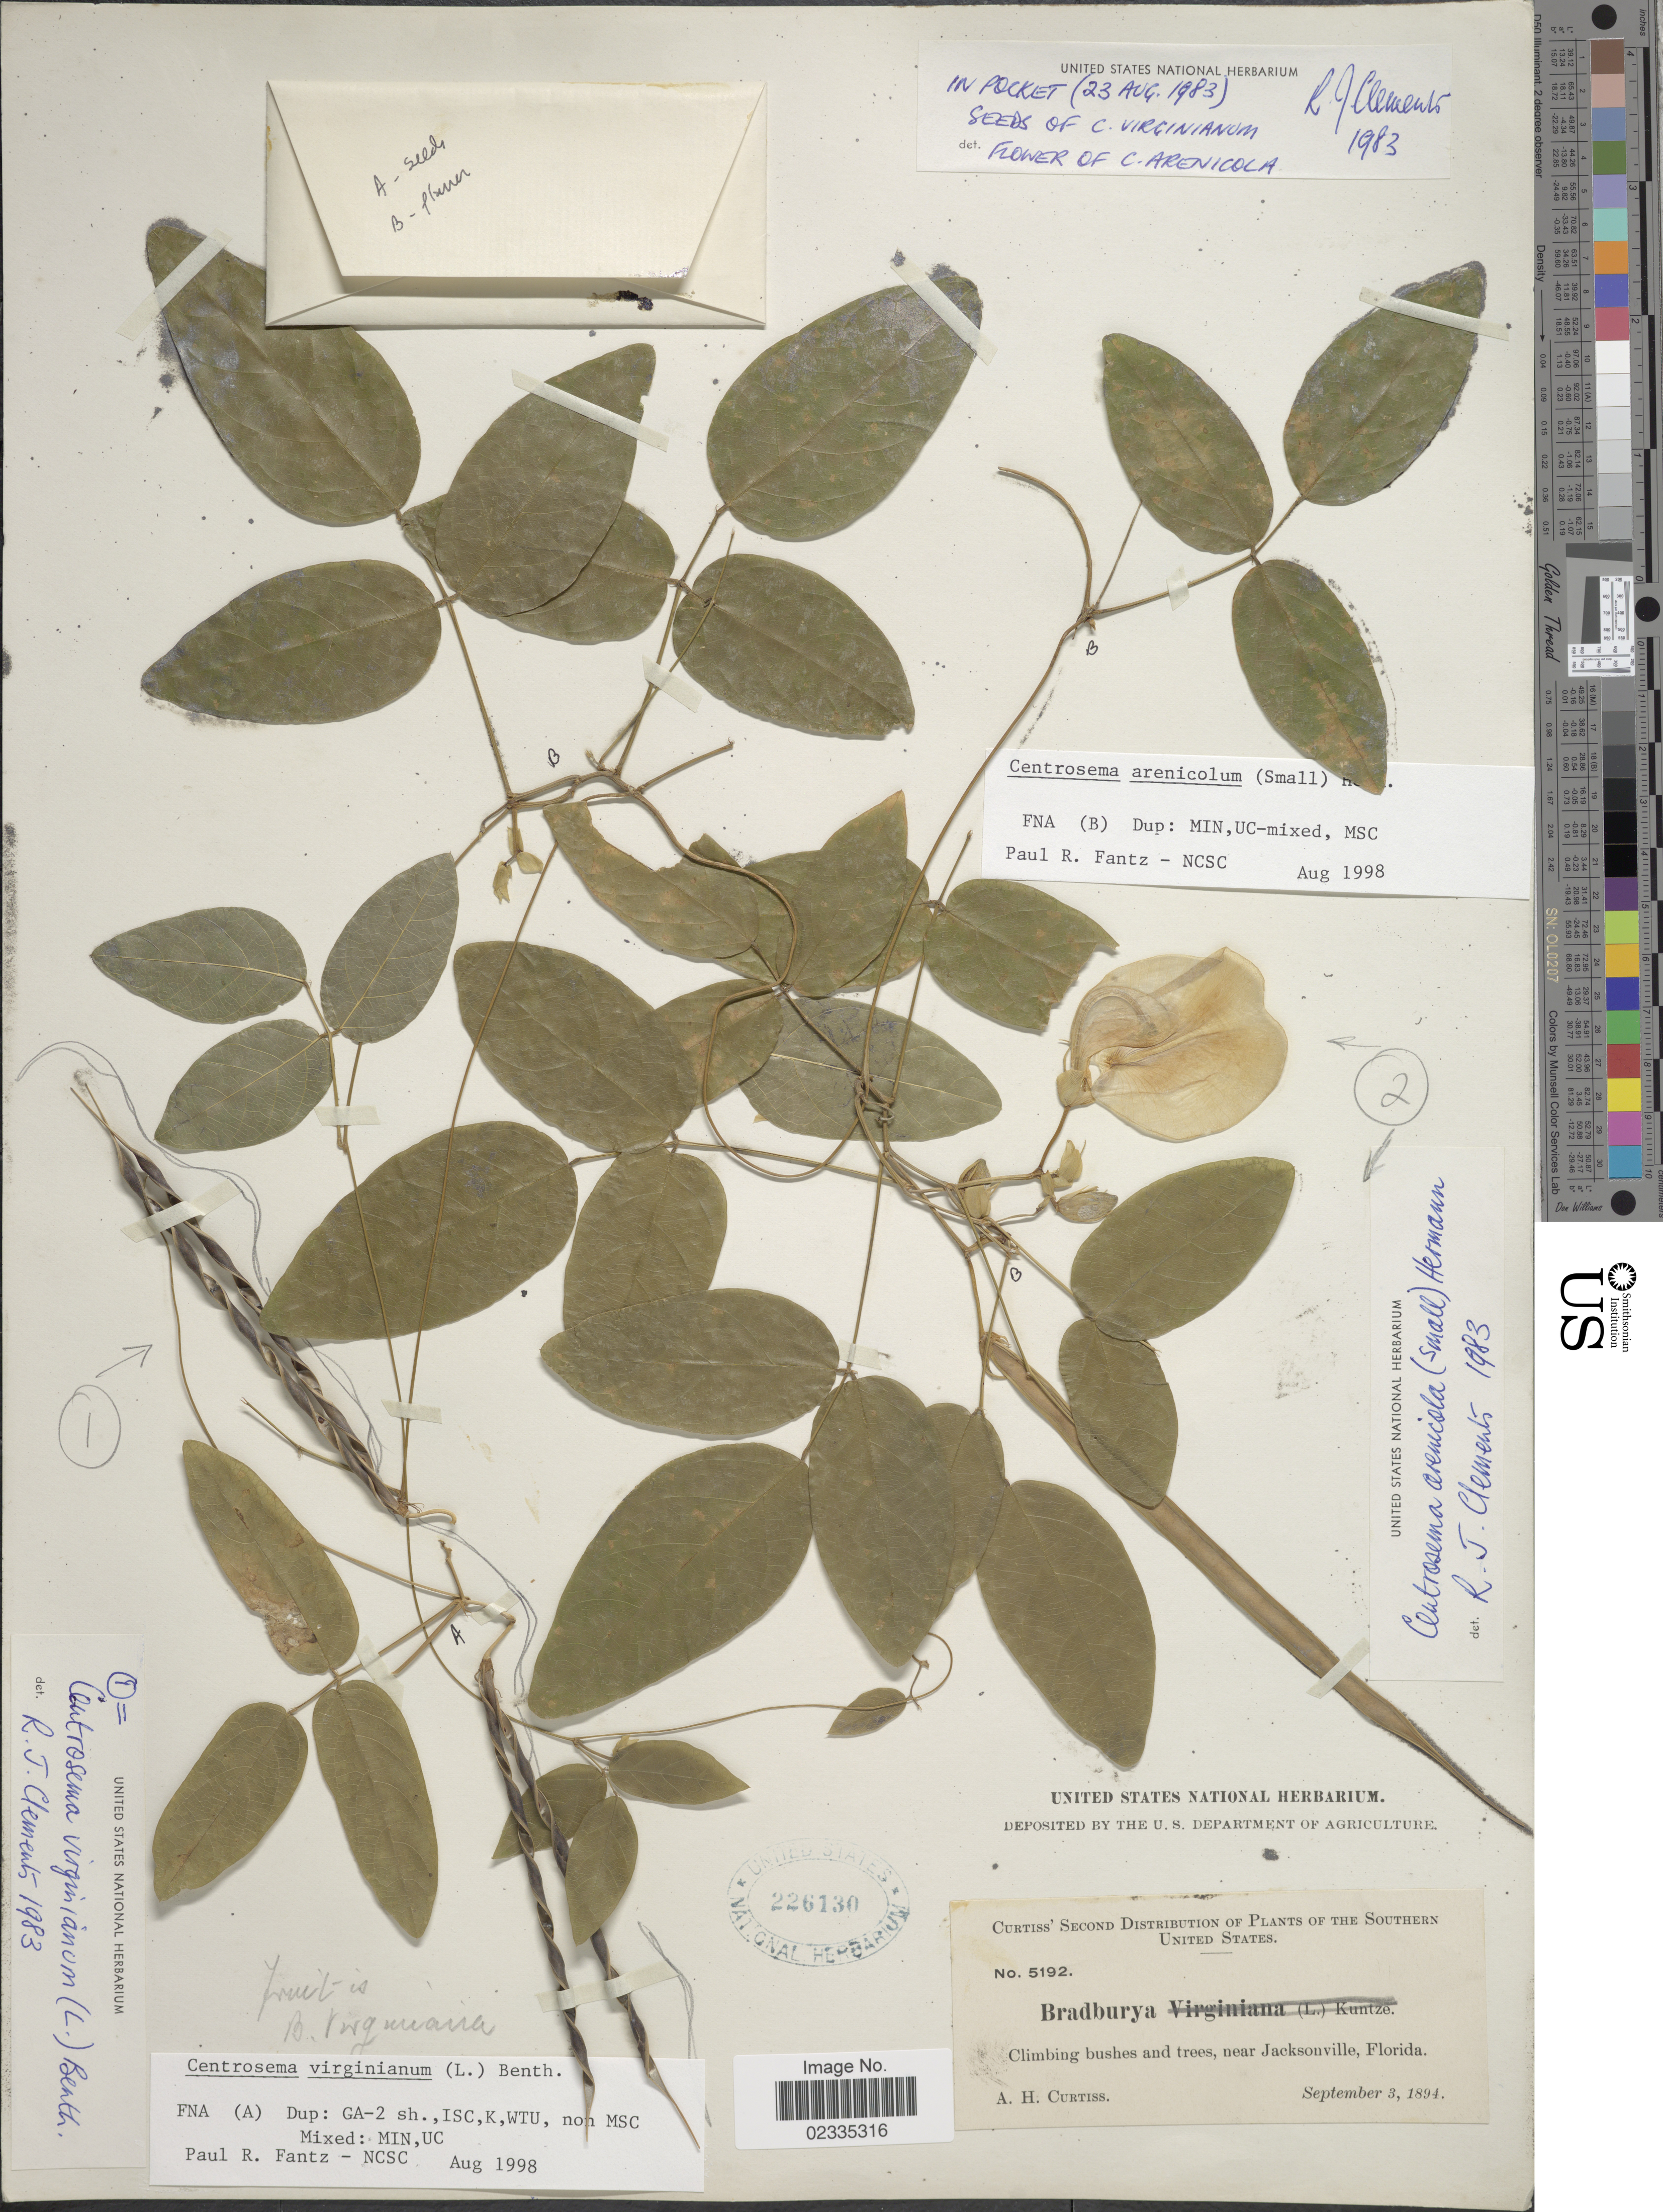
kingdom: Plantae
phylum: Tracheophyta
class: Magnoliopsida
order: Fabales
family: Fabaceae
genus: Centrosema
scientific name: Centrosema virginianum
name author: (L.) Benth.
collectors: A. H. Curtiss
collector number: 5192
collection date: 1894-09-03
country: United States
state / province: Florida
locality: Southern United States. Climbing bushes and trees, near Jacksonville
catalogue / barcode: US 226130